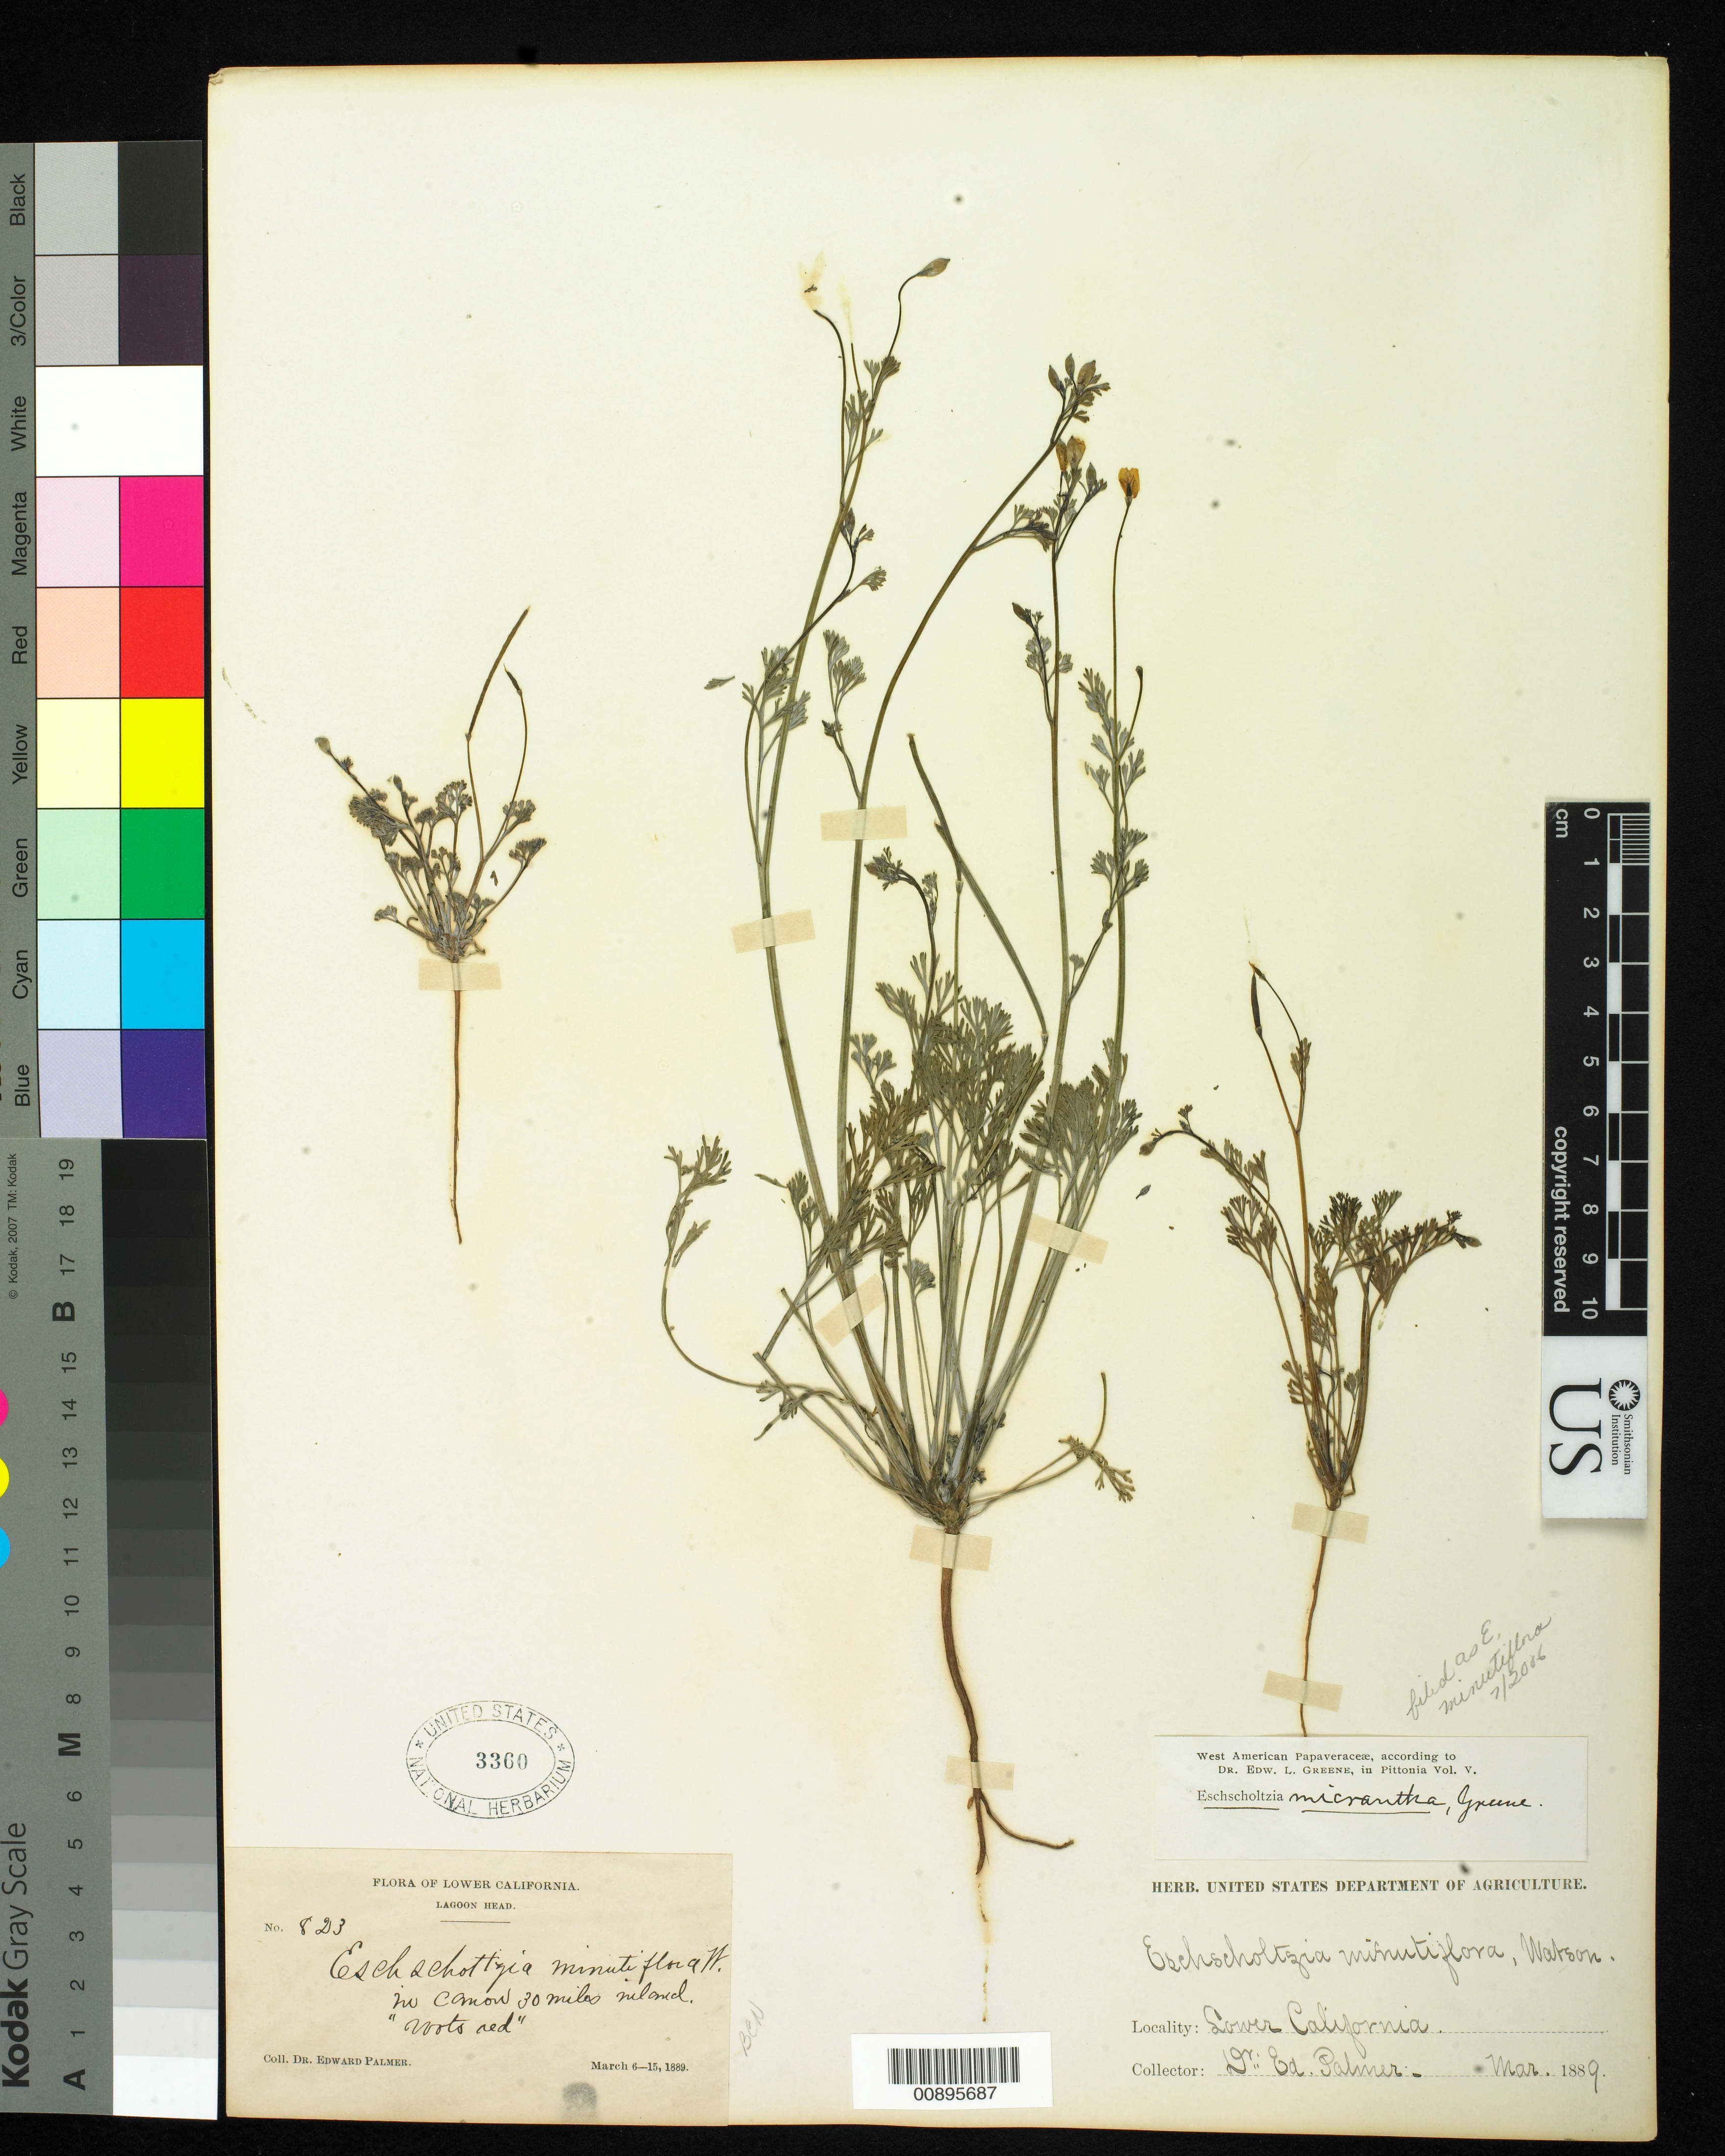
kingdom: Plantae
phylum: Tracheophyta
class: Magnoliopsida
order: Ranunculales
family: Papaveraceae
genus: Eschscholzia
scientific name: Eschscholzia minutiflora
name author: S. Watson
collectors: E. Palmer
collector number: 823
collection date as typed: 06 Mar 1889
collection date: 1889-03-06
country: Mexico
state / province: Baja California Norte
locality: Lagoon Head, Baja California. In cañon 30 miles inland.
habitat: In cañon.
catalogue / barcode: US 3360